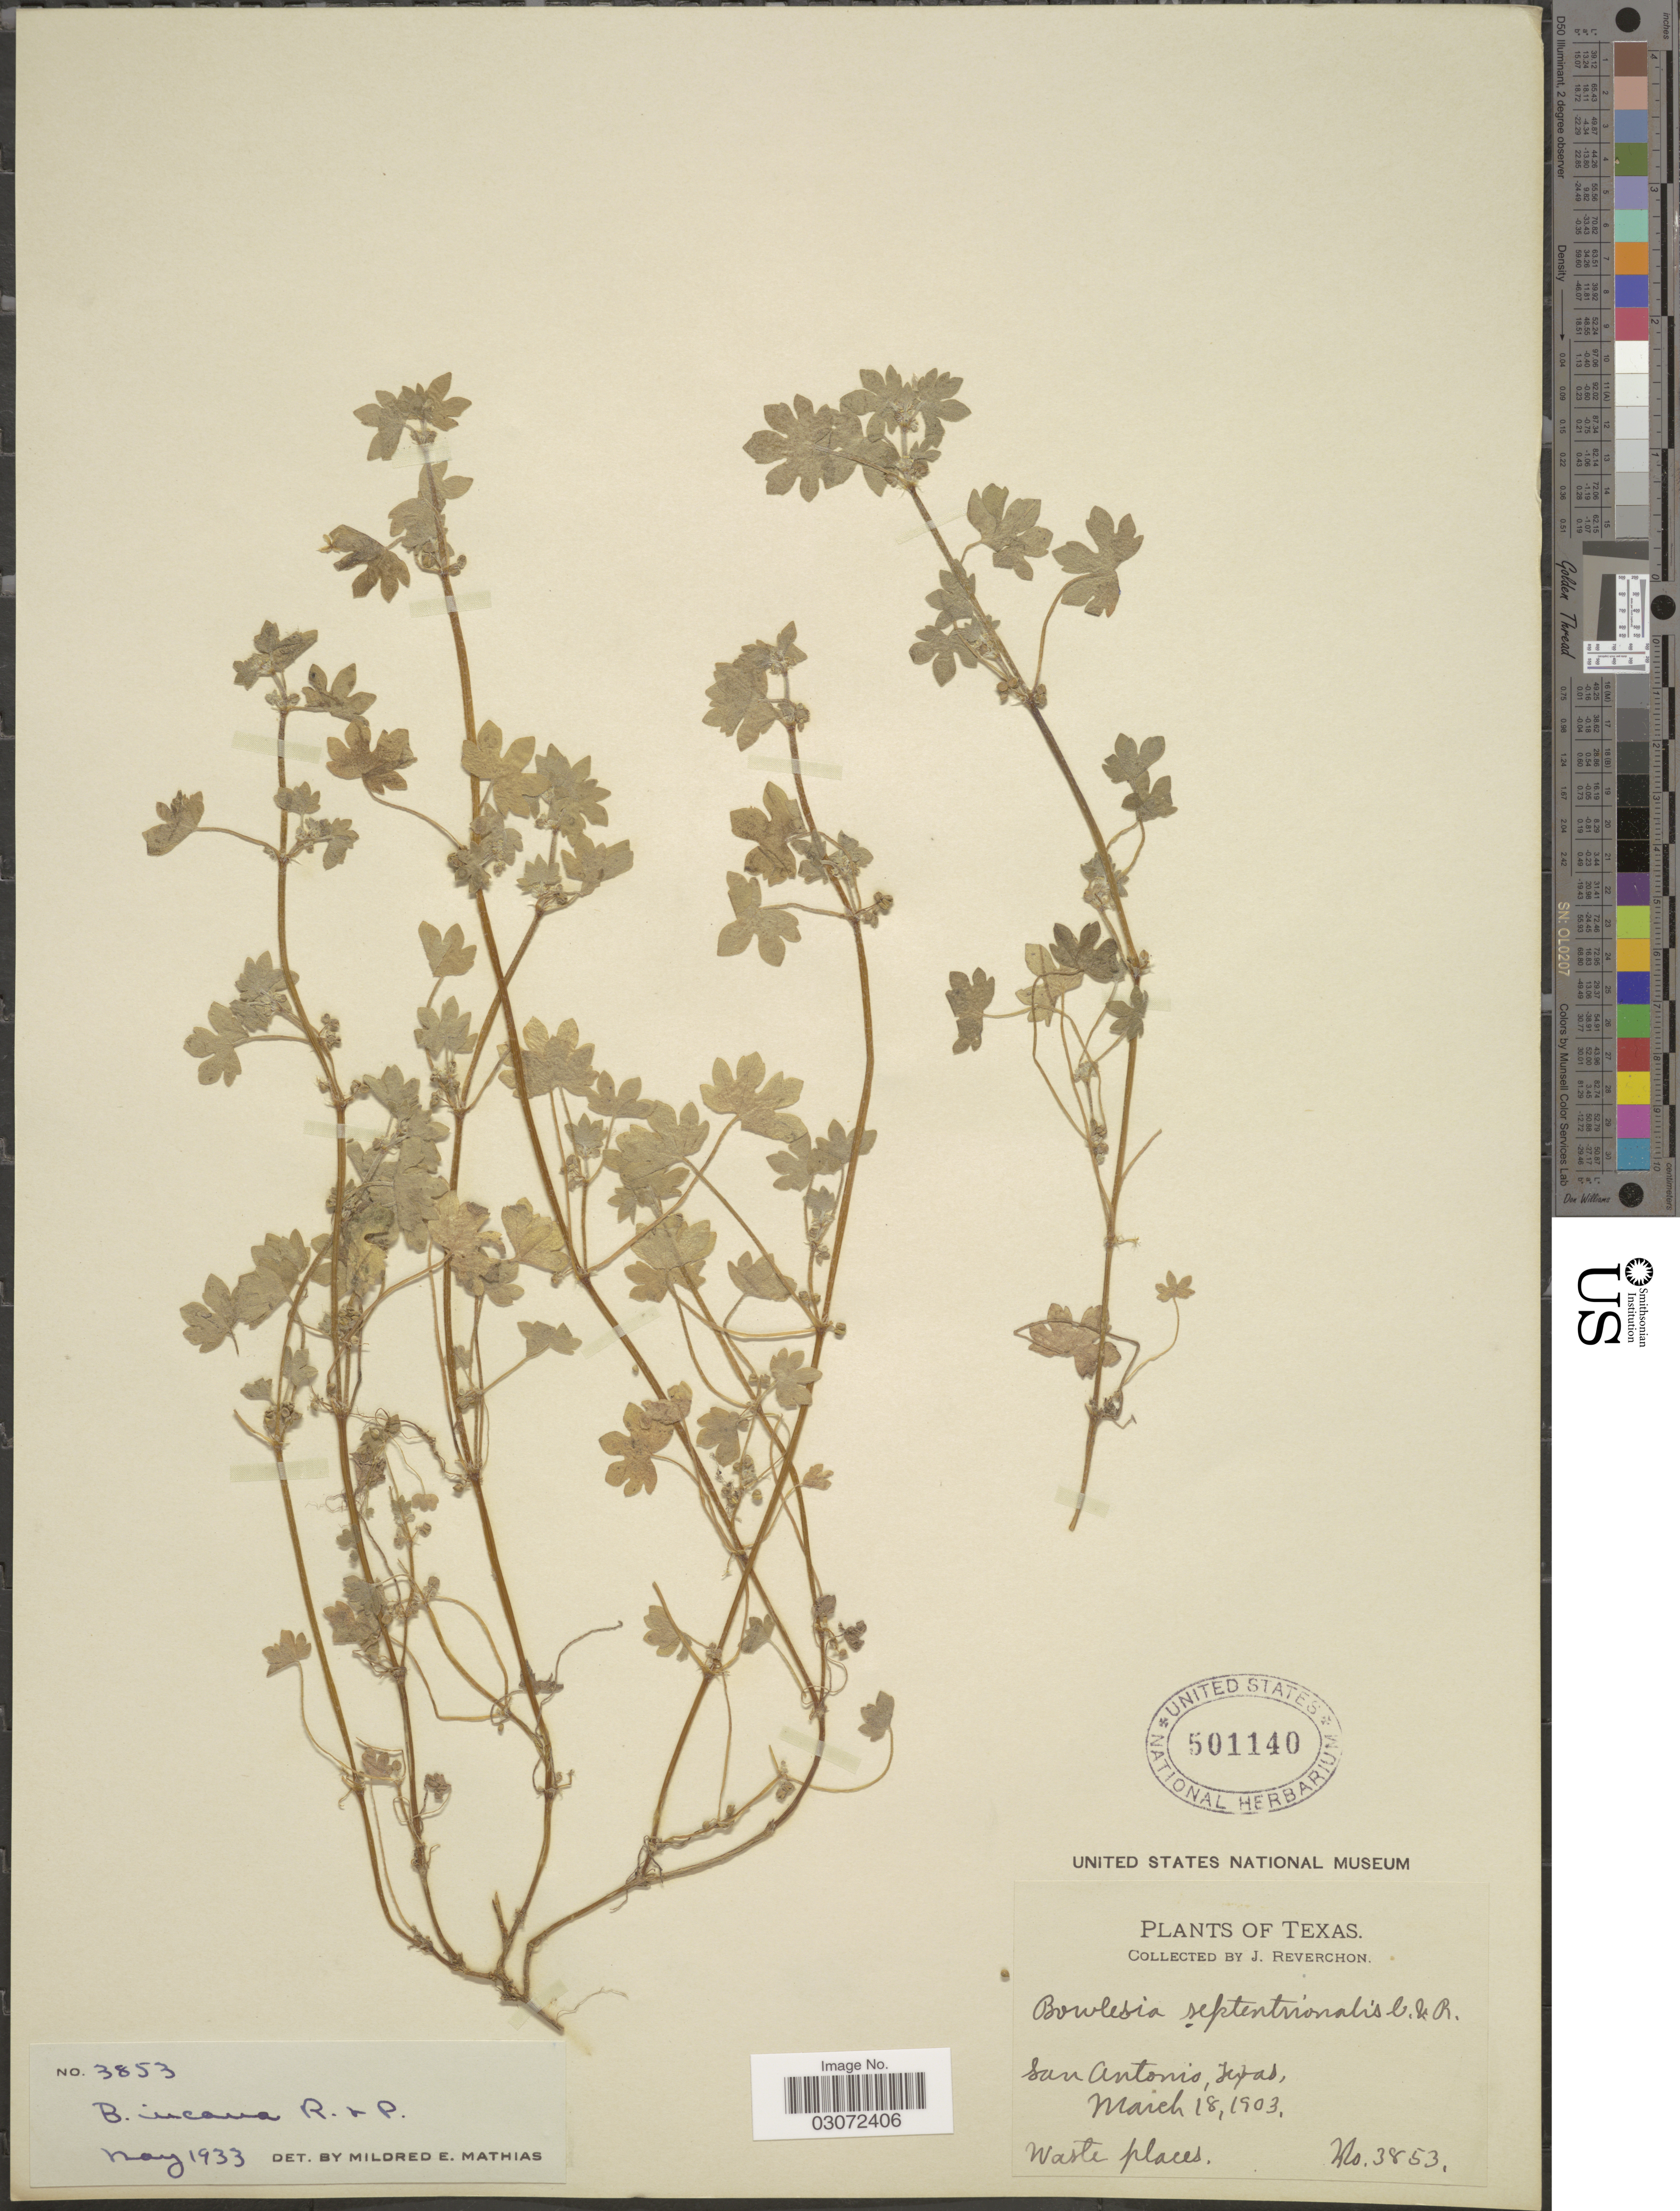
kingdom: Plantae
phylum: Tracheophyta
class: Magnoliopsida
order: Apiales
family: Apiaceae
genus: Bowlesia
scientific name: Bowlesia incana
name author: Ruiz & Pav.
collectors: J. Reverchon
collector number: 3853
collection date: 1903-03-18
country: United States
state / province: Texas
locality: San Antonio.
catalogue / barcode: US 501140